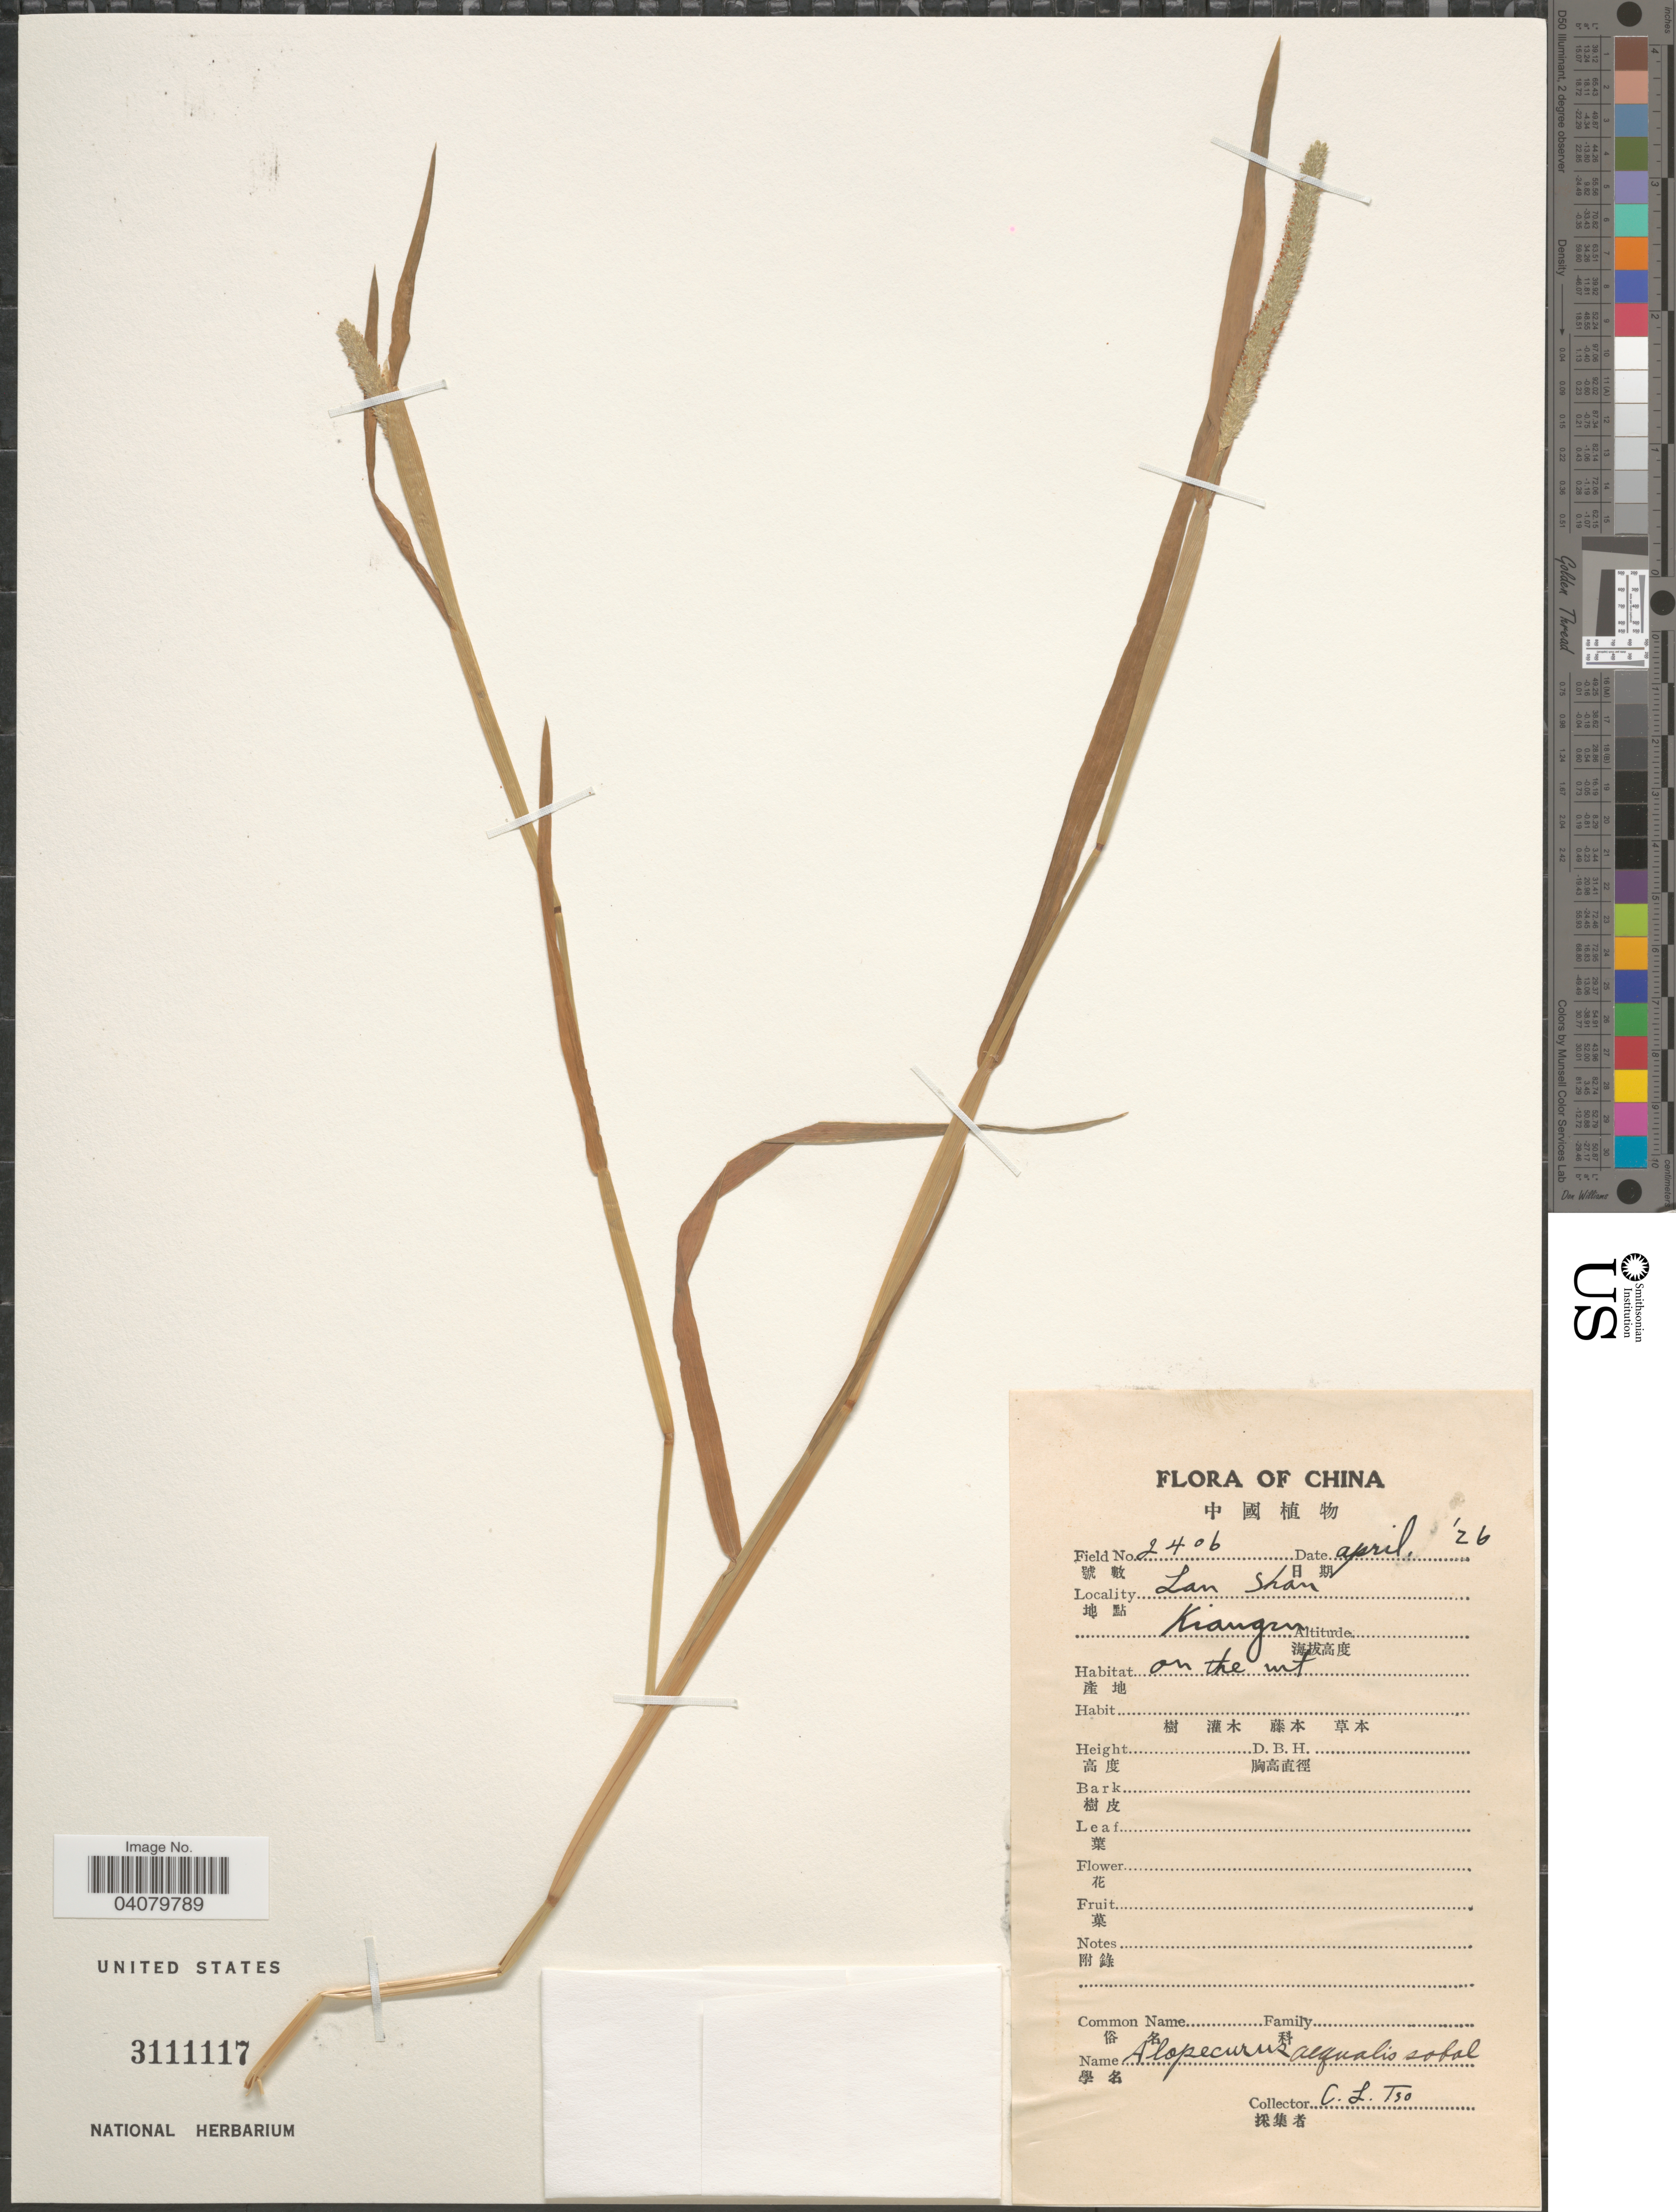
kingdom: Plantae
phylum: Tracheophyta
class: Liliopsida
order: Poales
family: Poaceae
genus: Alopecurus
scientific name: Alopecurus aequalis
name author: Sobol.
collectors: C. Tso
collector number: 2406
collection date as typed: Transcribed d/m/y: /4/26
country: China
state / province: Jiangsu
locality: Lan Shan. Kiangsu.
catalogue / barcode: US 3111117